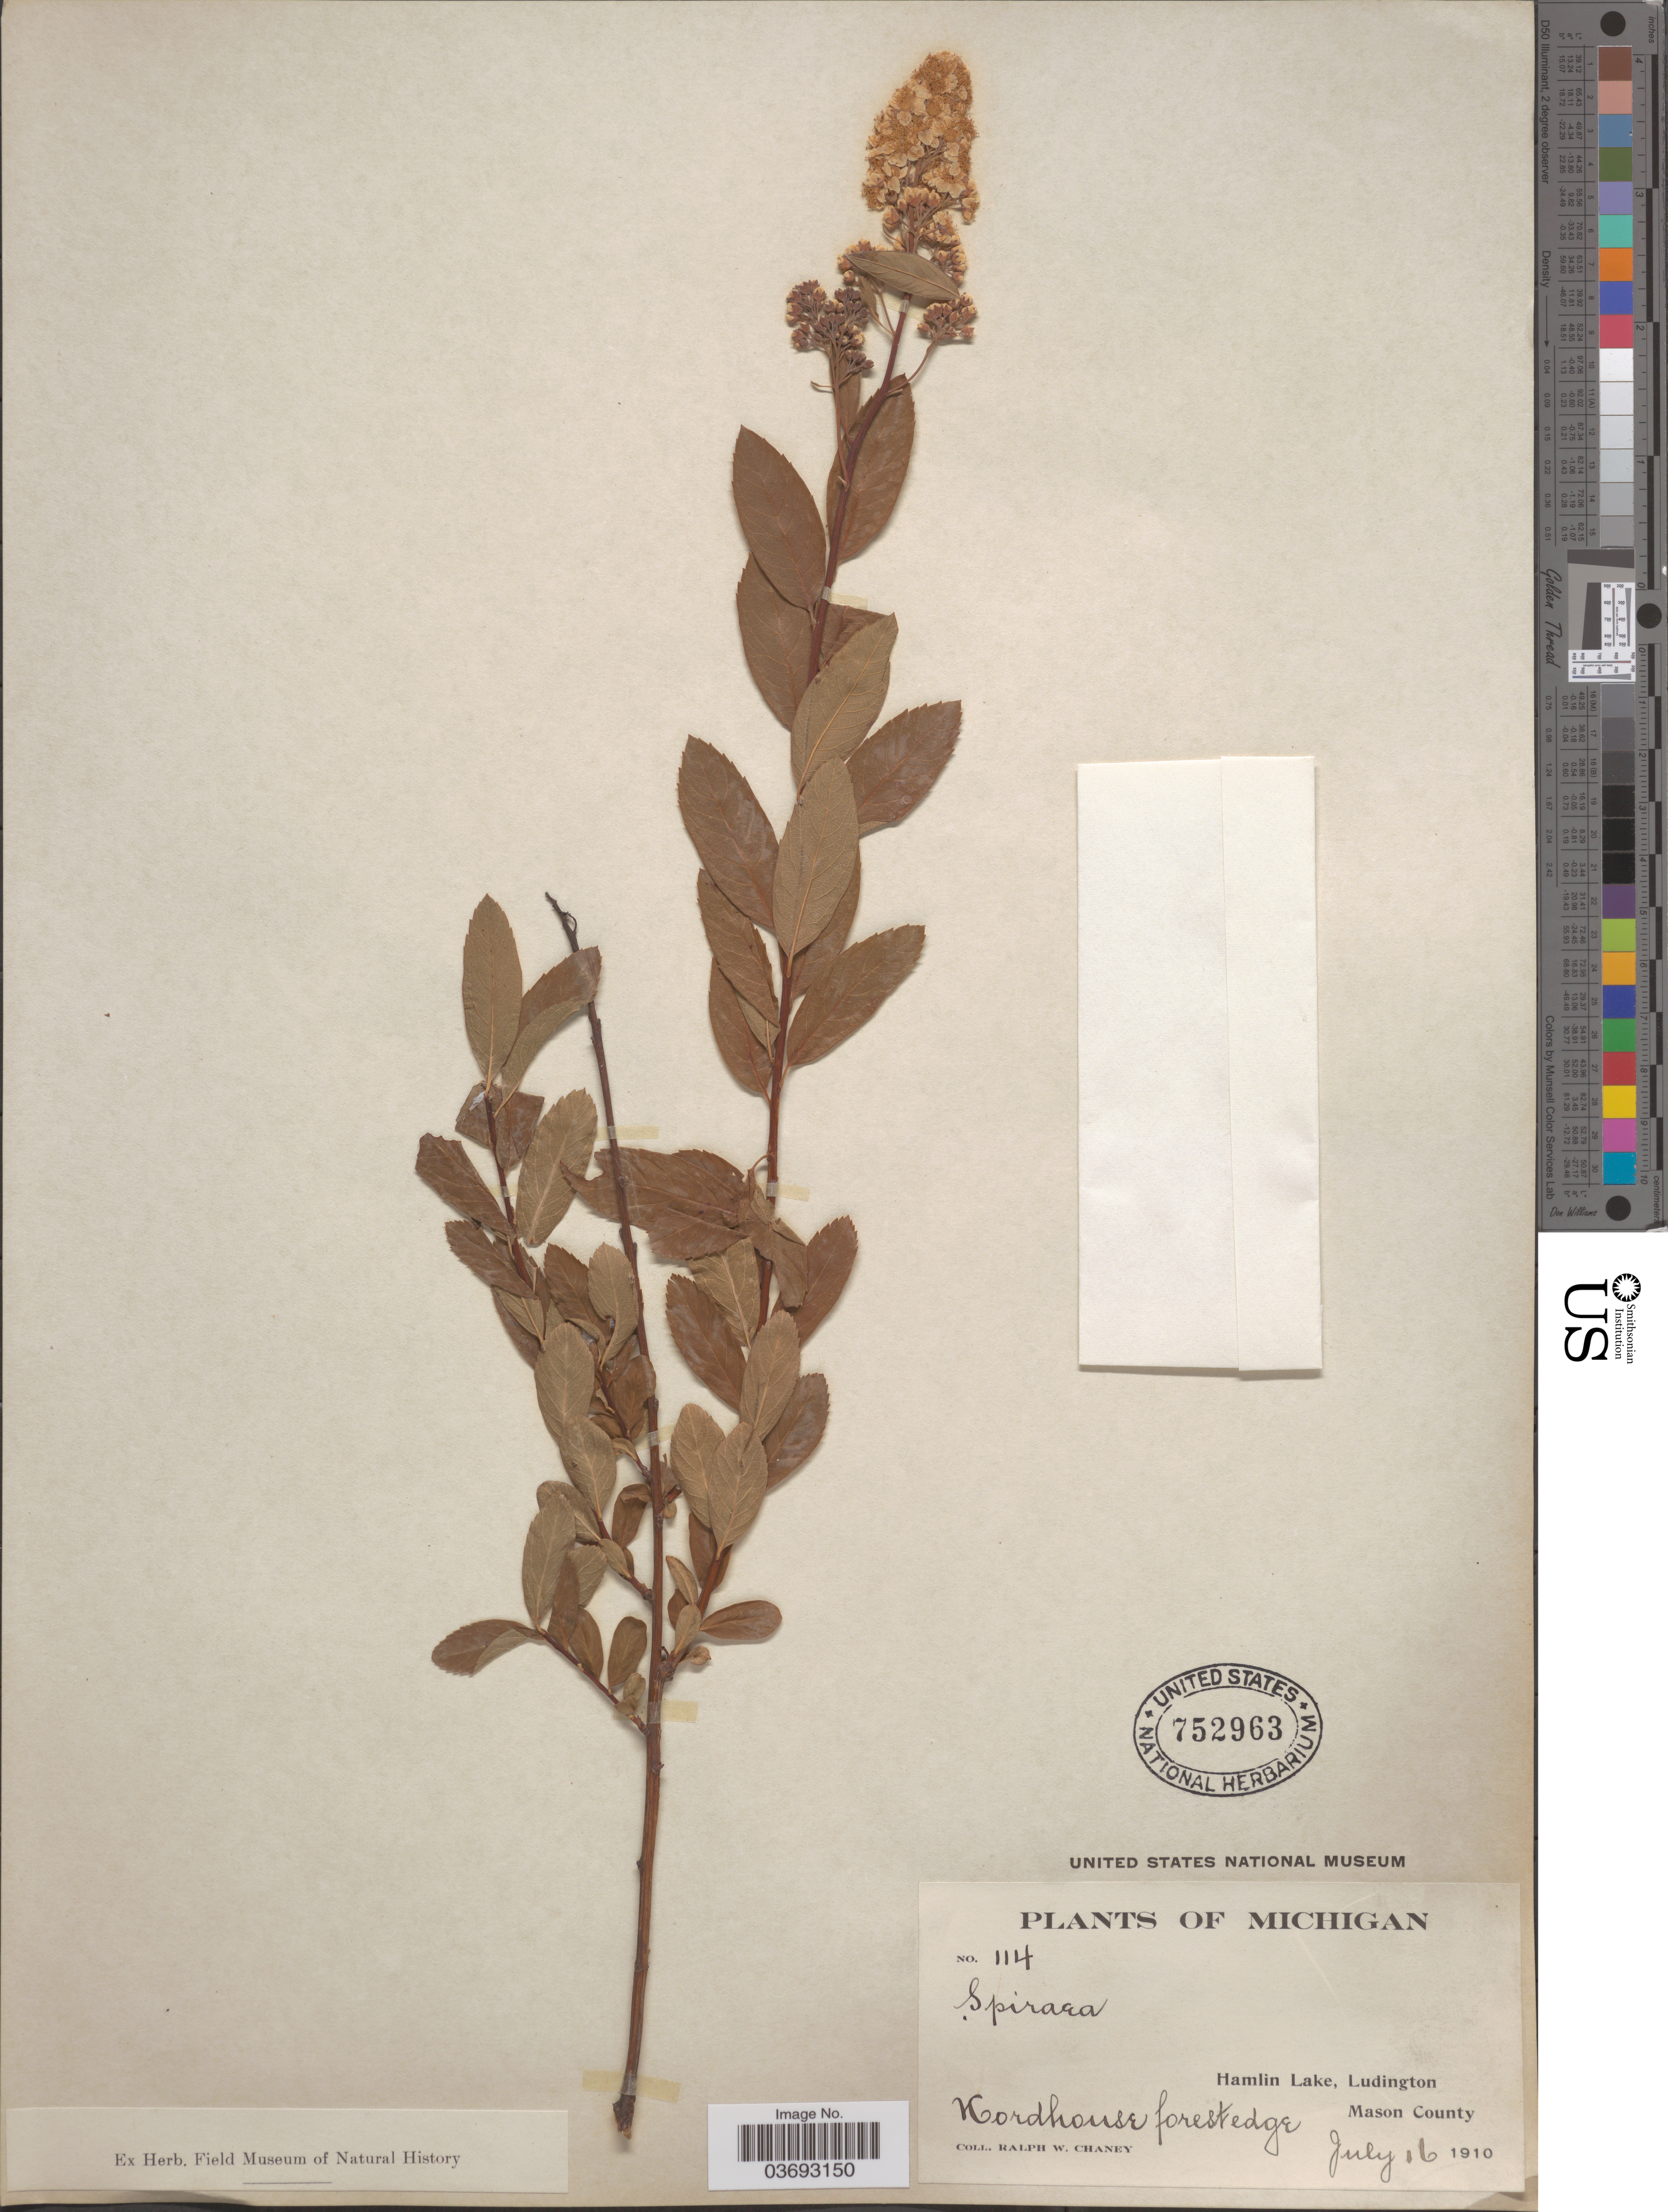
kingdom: Plantae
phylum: Tracheophyta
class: Magnoliopsida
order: Rosales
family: Rosaceae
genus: Spiraea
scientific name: Spiraea sp.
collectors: R. Chaney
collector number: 114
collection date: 1910-07-16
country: United States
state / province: Michigan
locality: Hamlin Lake, Ludington. Mason County. Nordhouse forest edge.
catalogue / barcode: US 752963